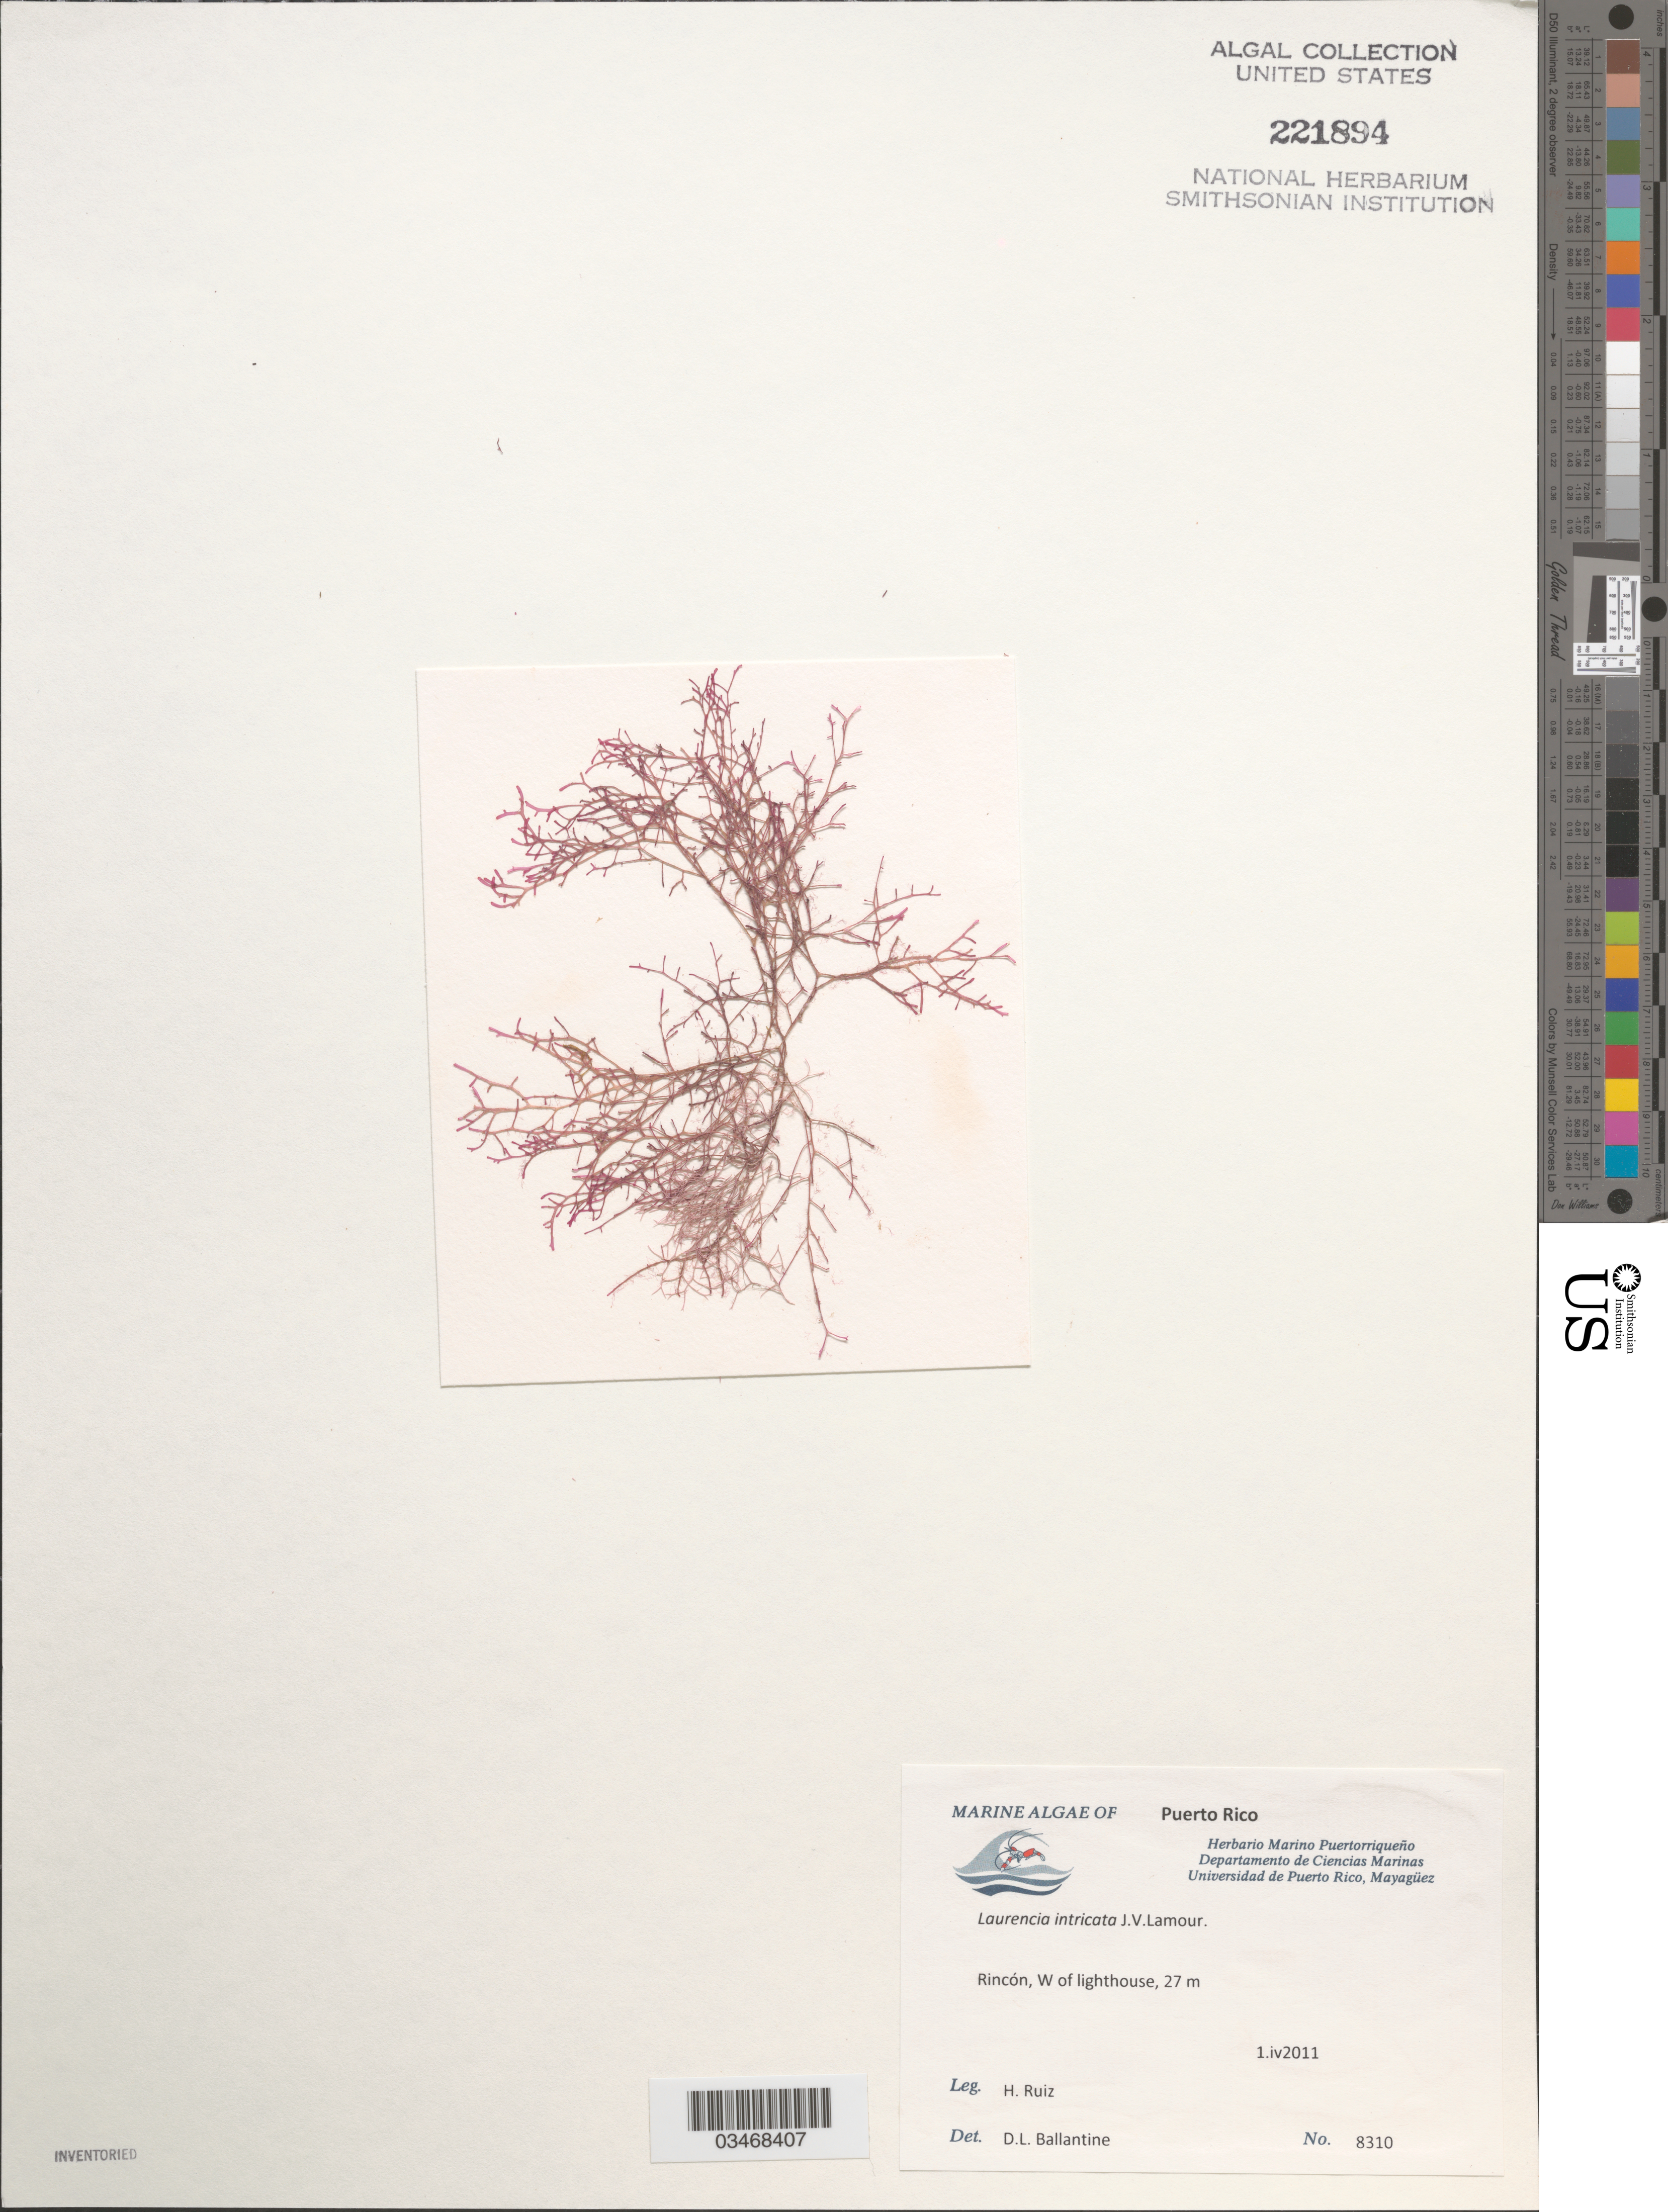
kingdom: Plantae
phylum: Rhodophyta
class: Florideophyceae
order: Ceramiales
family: Rhodomelaceae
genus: Laurencia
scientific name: Laurencia intricata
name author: J.V.Lamouroux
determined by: Ballantine, D. L.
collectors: H. Ruiz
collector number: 8310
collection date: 2011-04-01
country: Puerto Rico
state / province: Rincon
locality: W of Lighthouse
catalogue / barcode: US 221894